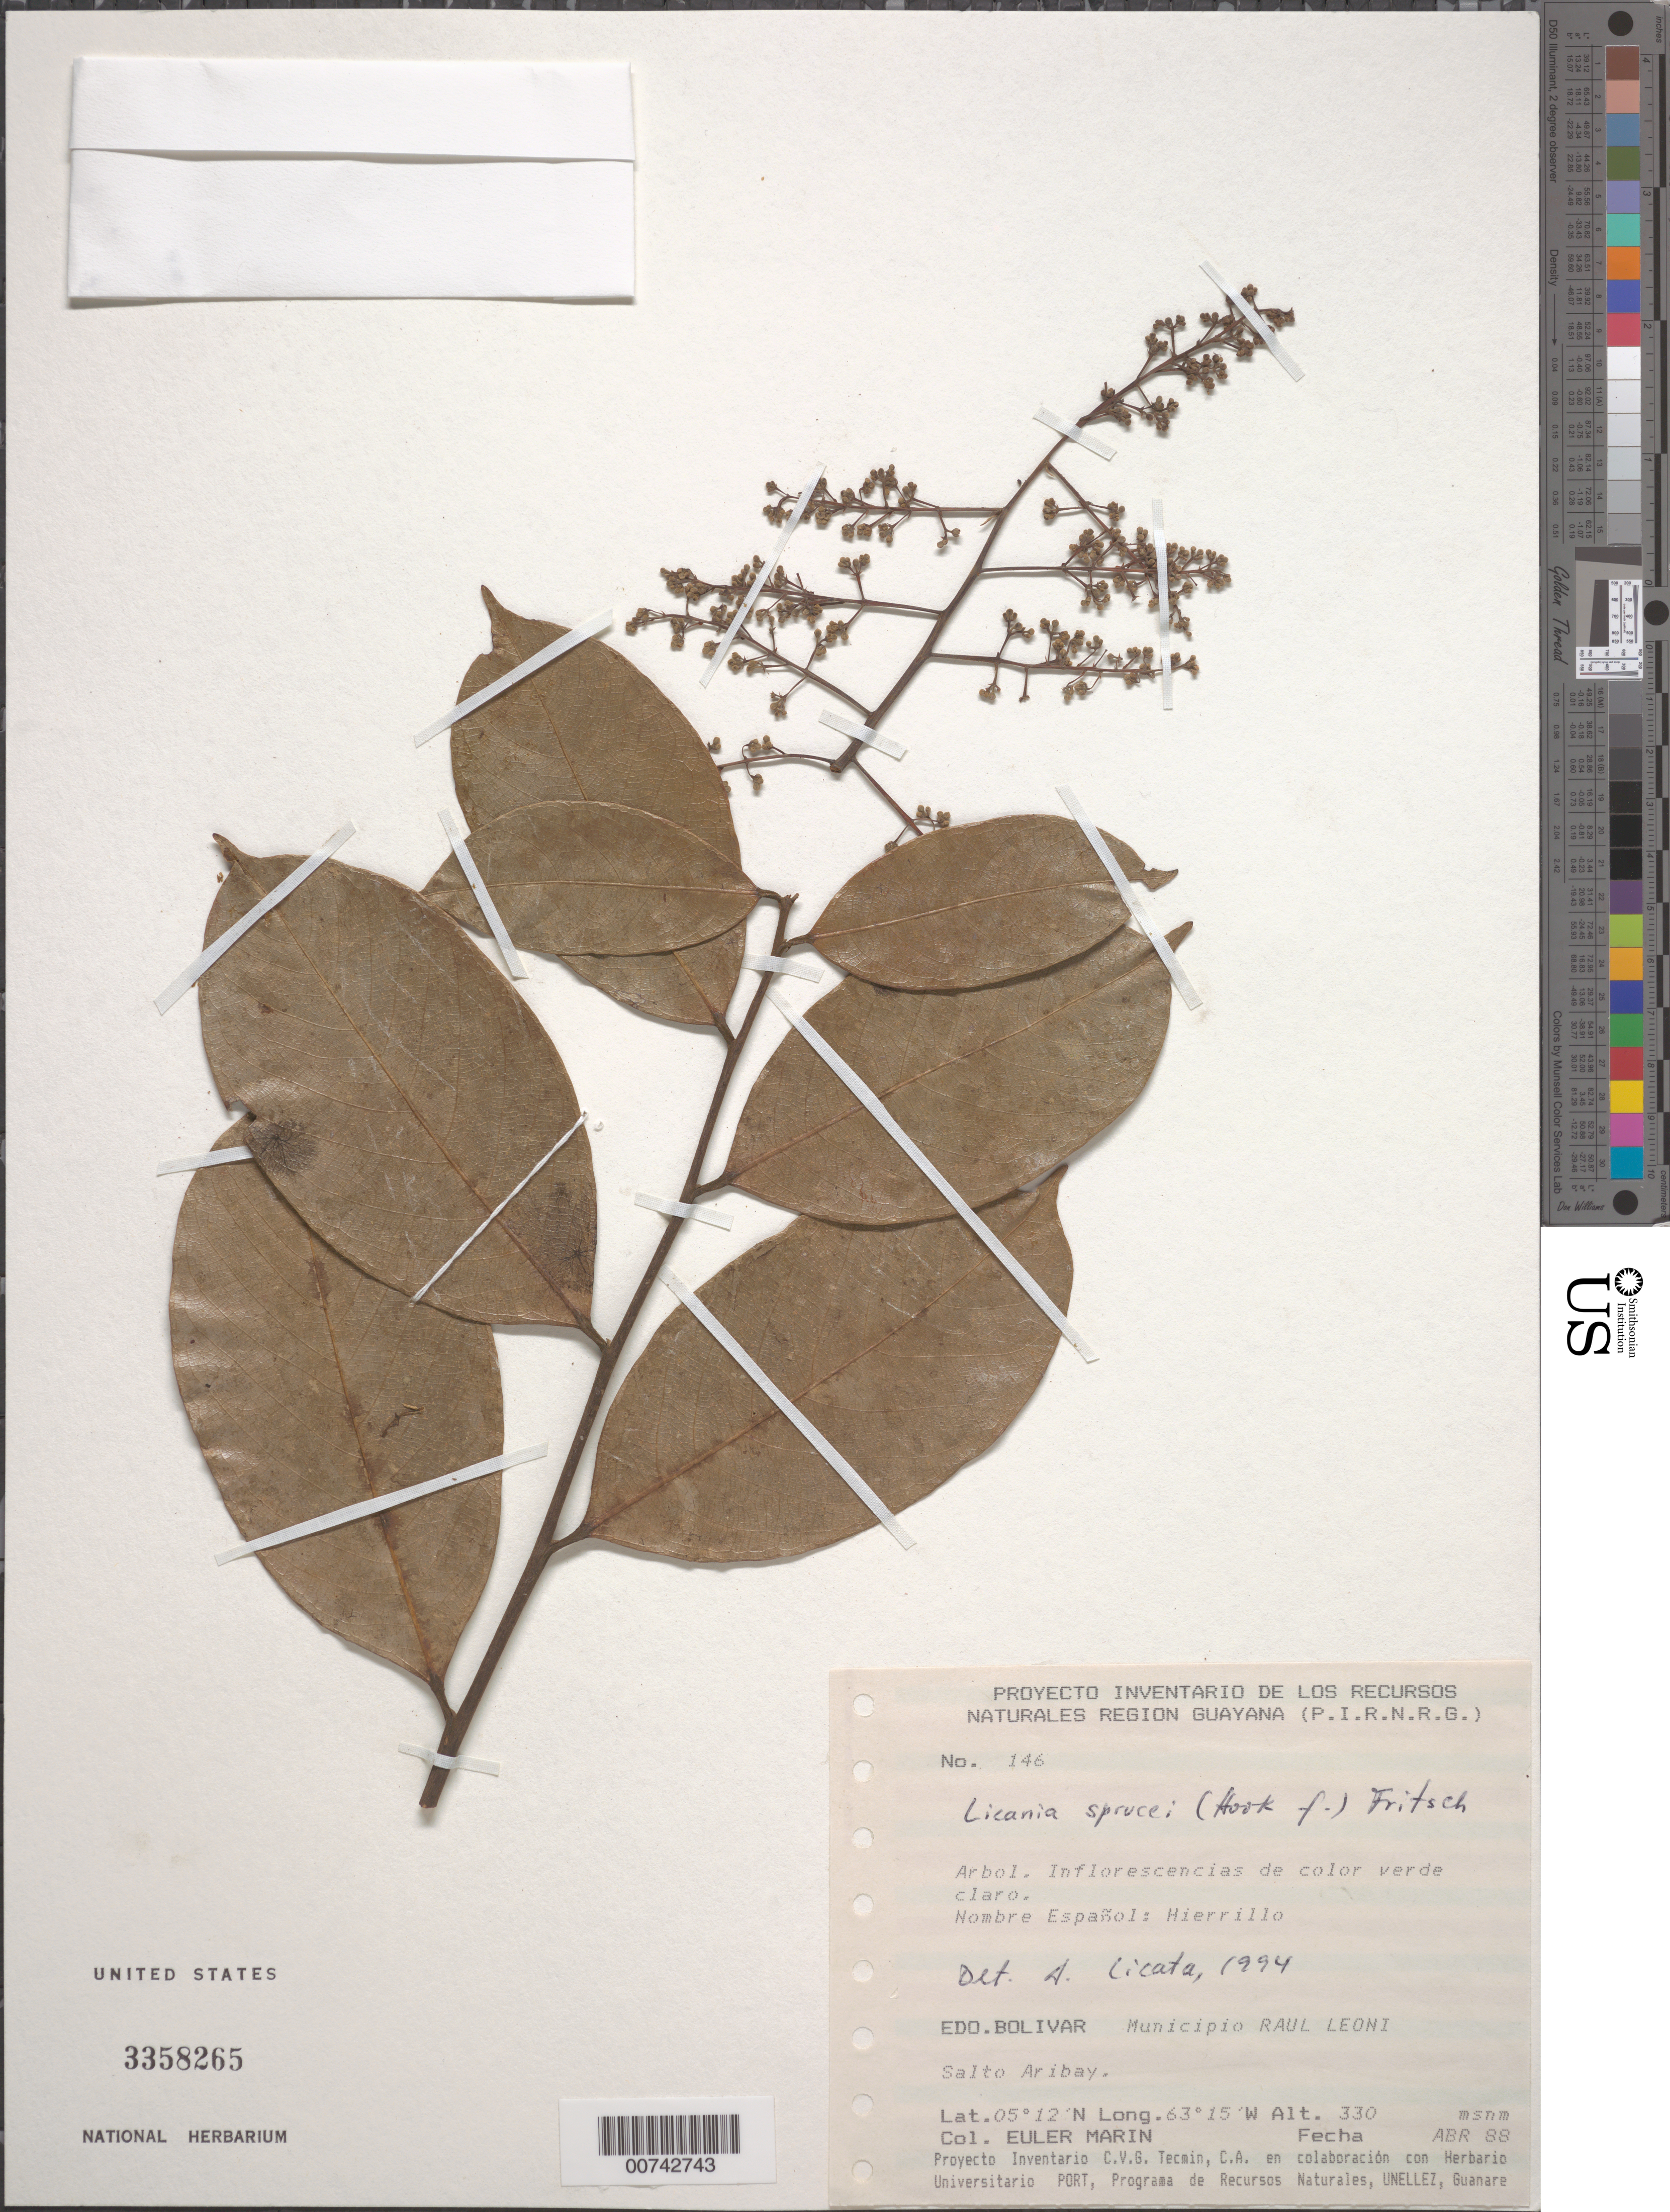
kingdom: Plantae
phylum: Tracheophyta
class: Magnoliopsida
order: Malpighiales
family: Chrysobalanaceae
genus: Leptobalanus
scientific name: Leptobalanus sprucei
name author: (Hook. f.) Sothers & Prance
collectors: E. Marin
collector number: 146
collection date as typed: Apr-88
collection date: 1988-04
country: Venezuela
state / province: Bolívar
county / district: Angostura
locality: Mun. Raúl Leoni [=Angostura], Salto Aribay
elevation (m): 330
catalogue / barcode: US 3358265